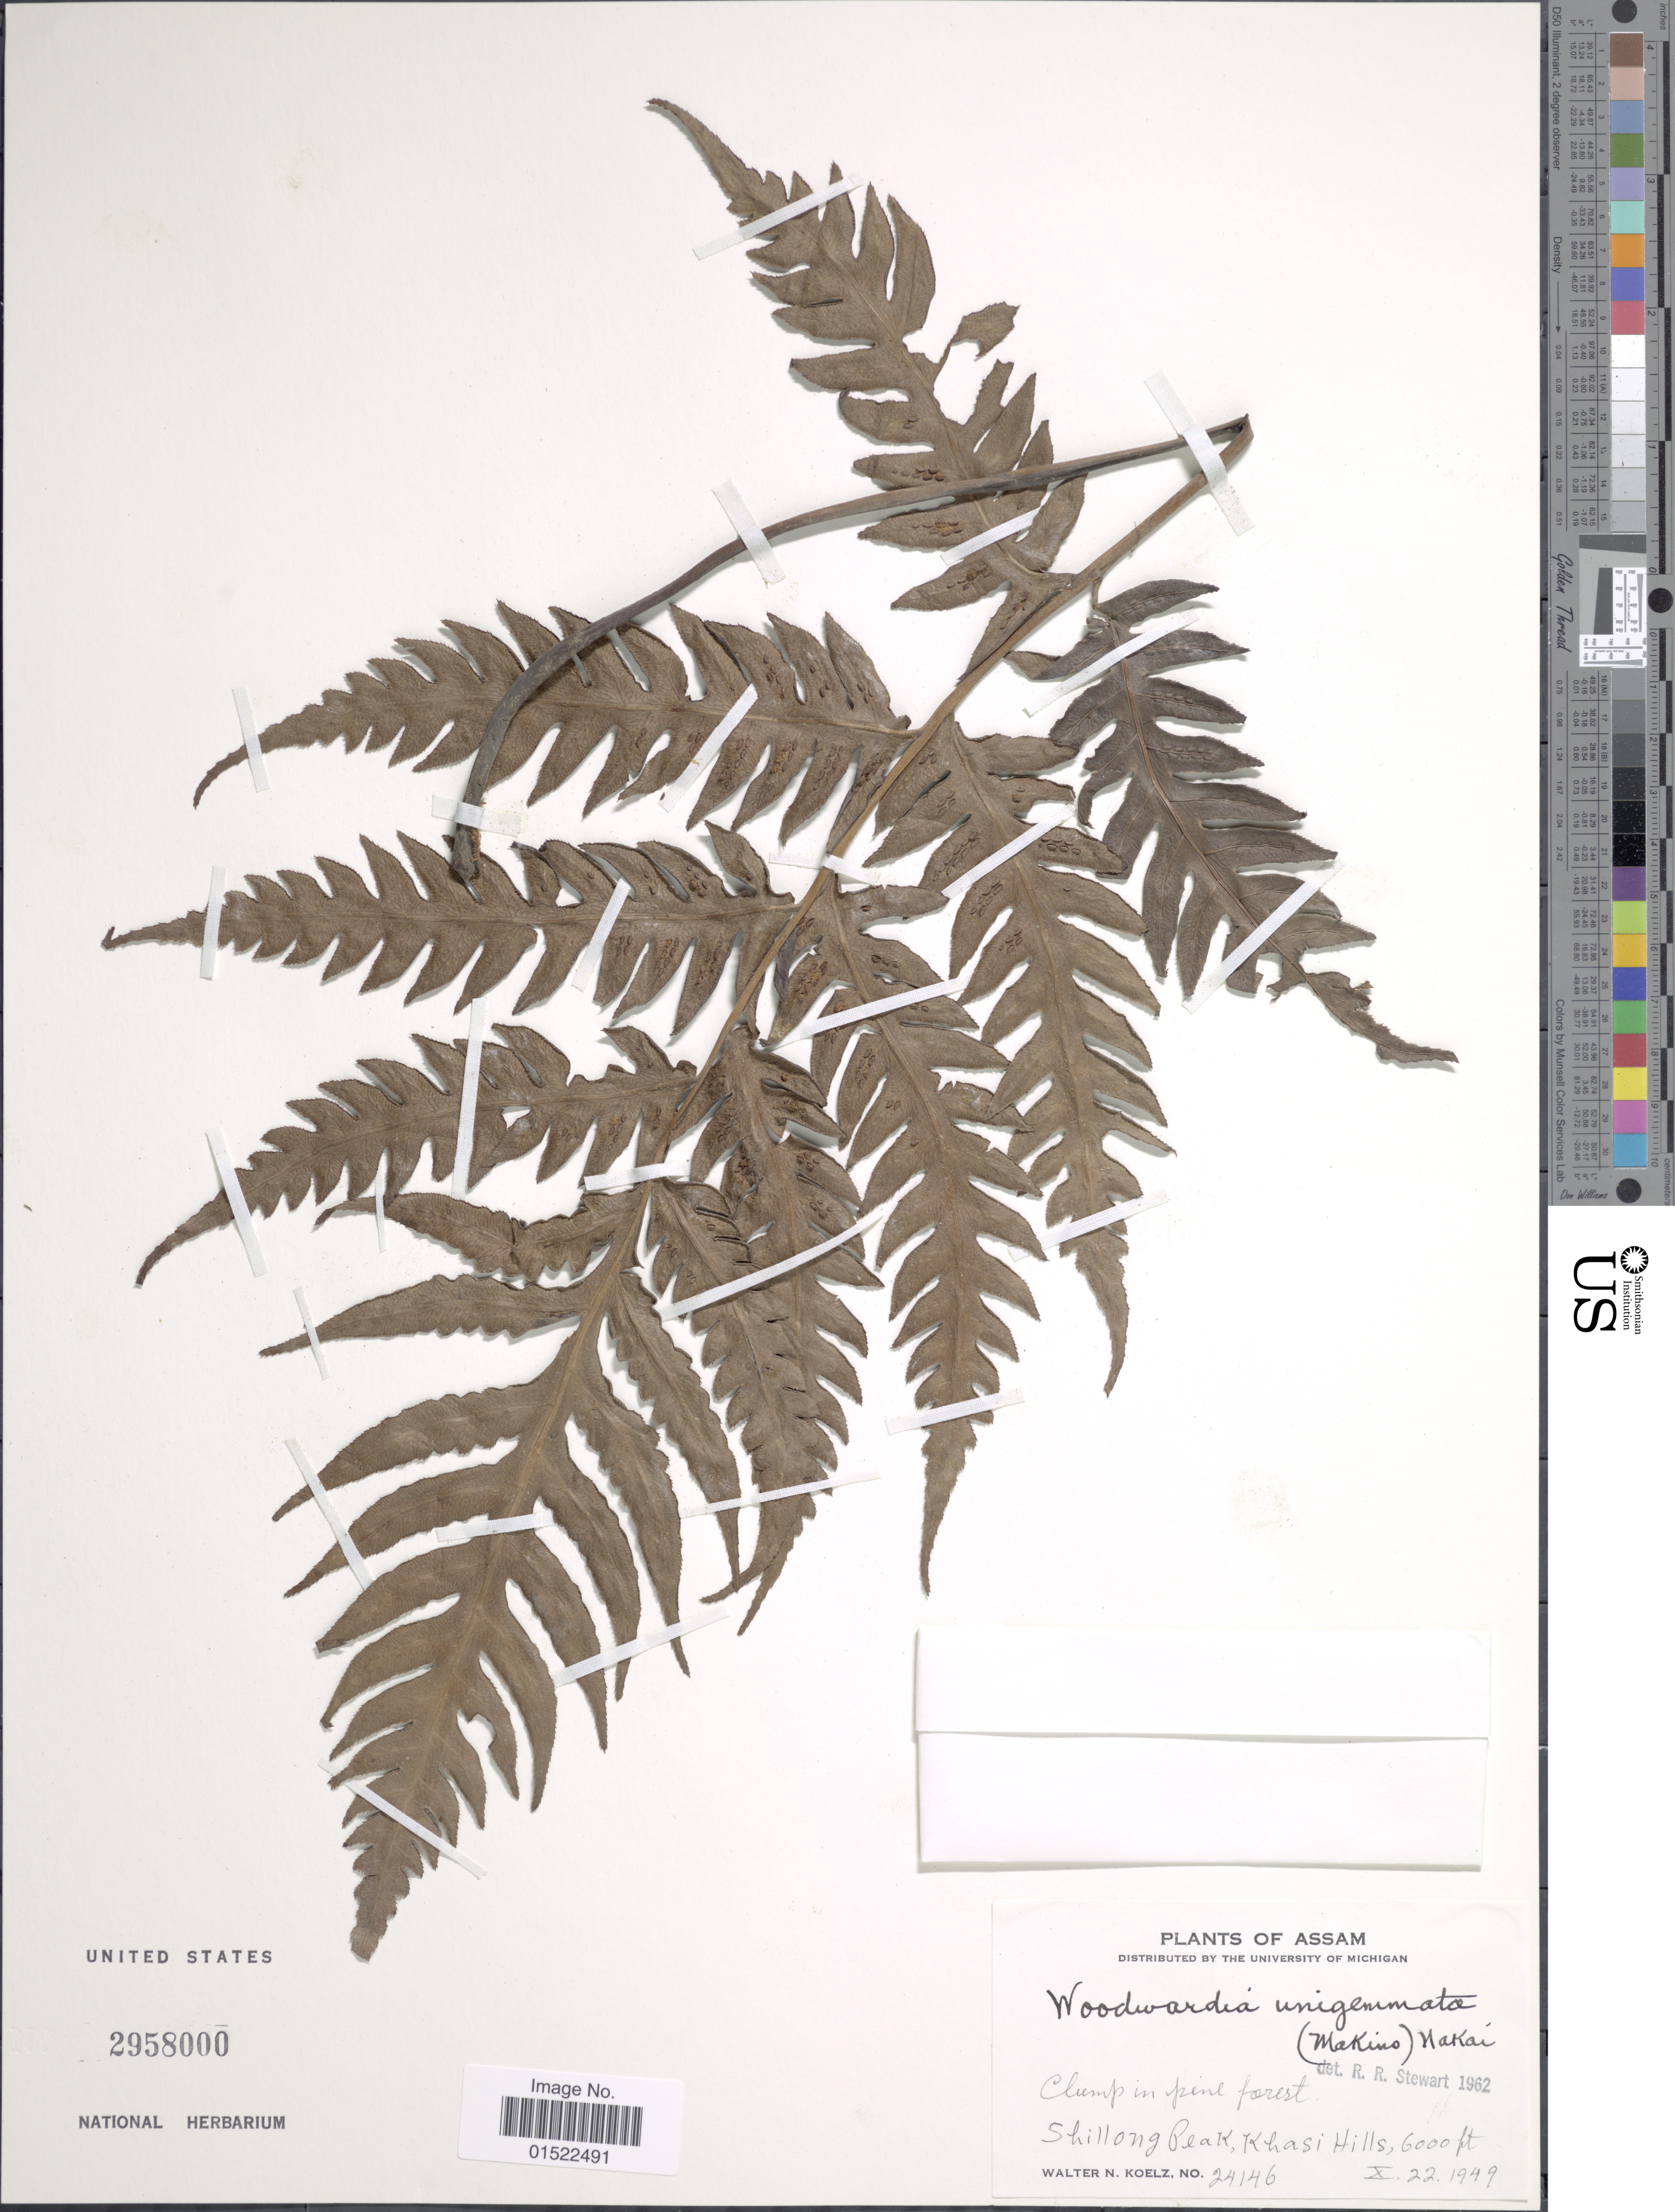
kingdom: Plantae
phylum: Tracheophyta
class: Polypodiopsida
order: Polypodiales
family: Blechnaceae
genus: Woodwardia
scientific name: Woodwardia unigemmata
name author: (Makino) Nakai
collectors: W. N. Koelz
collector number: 24146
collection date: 1949-10-22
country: India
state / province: Meghalaya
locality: Shillong Peak, Khasi Hills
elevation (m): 1829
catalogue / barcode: US 2958000